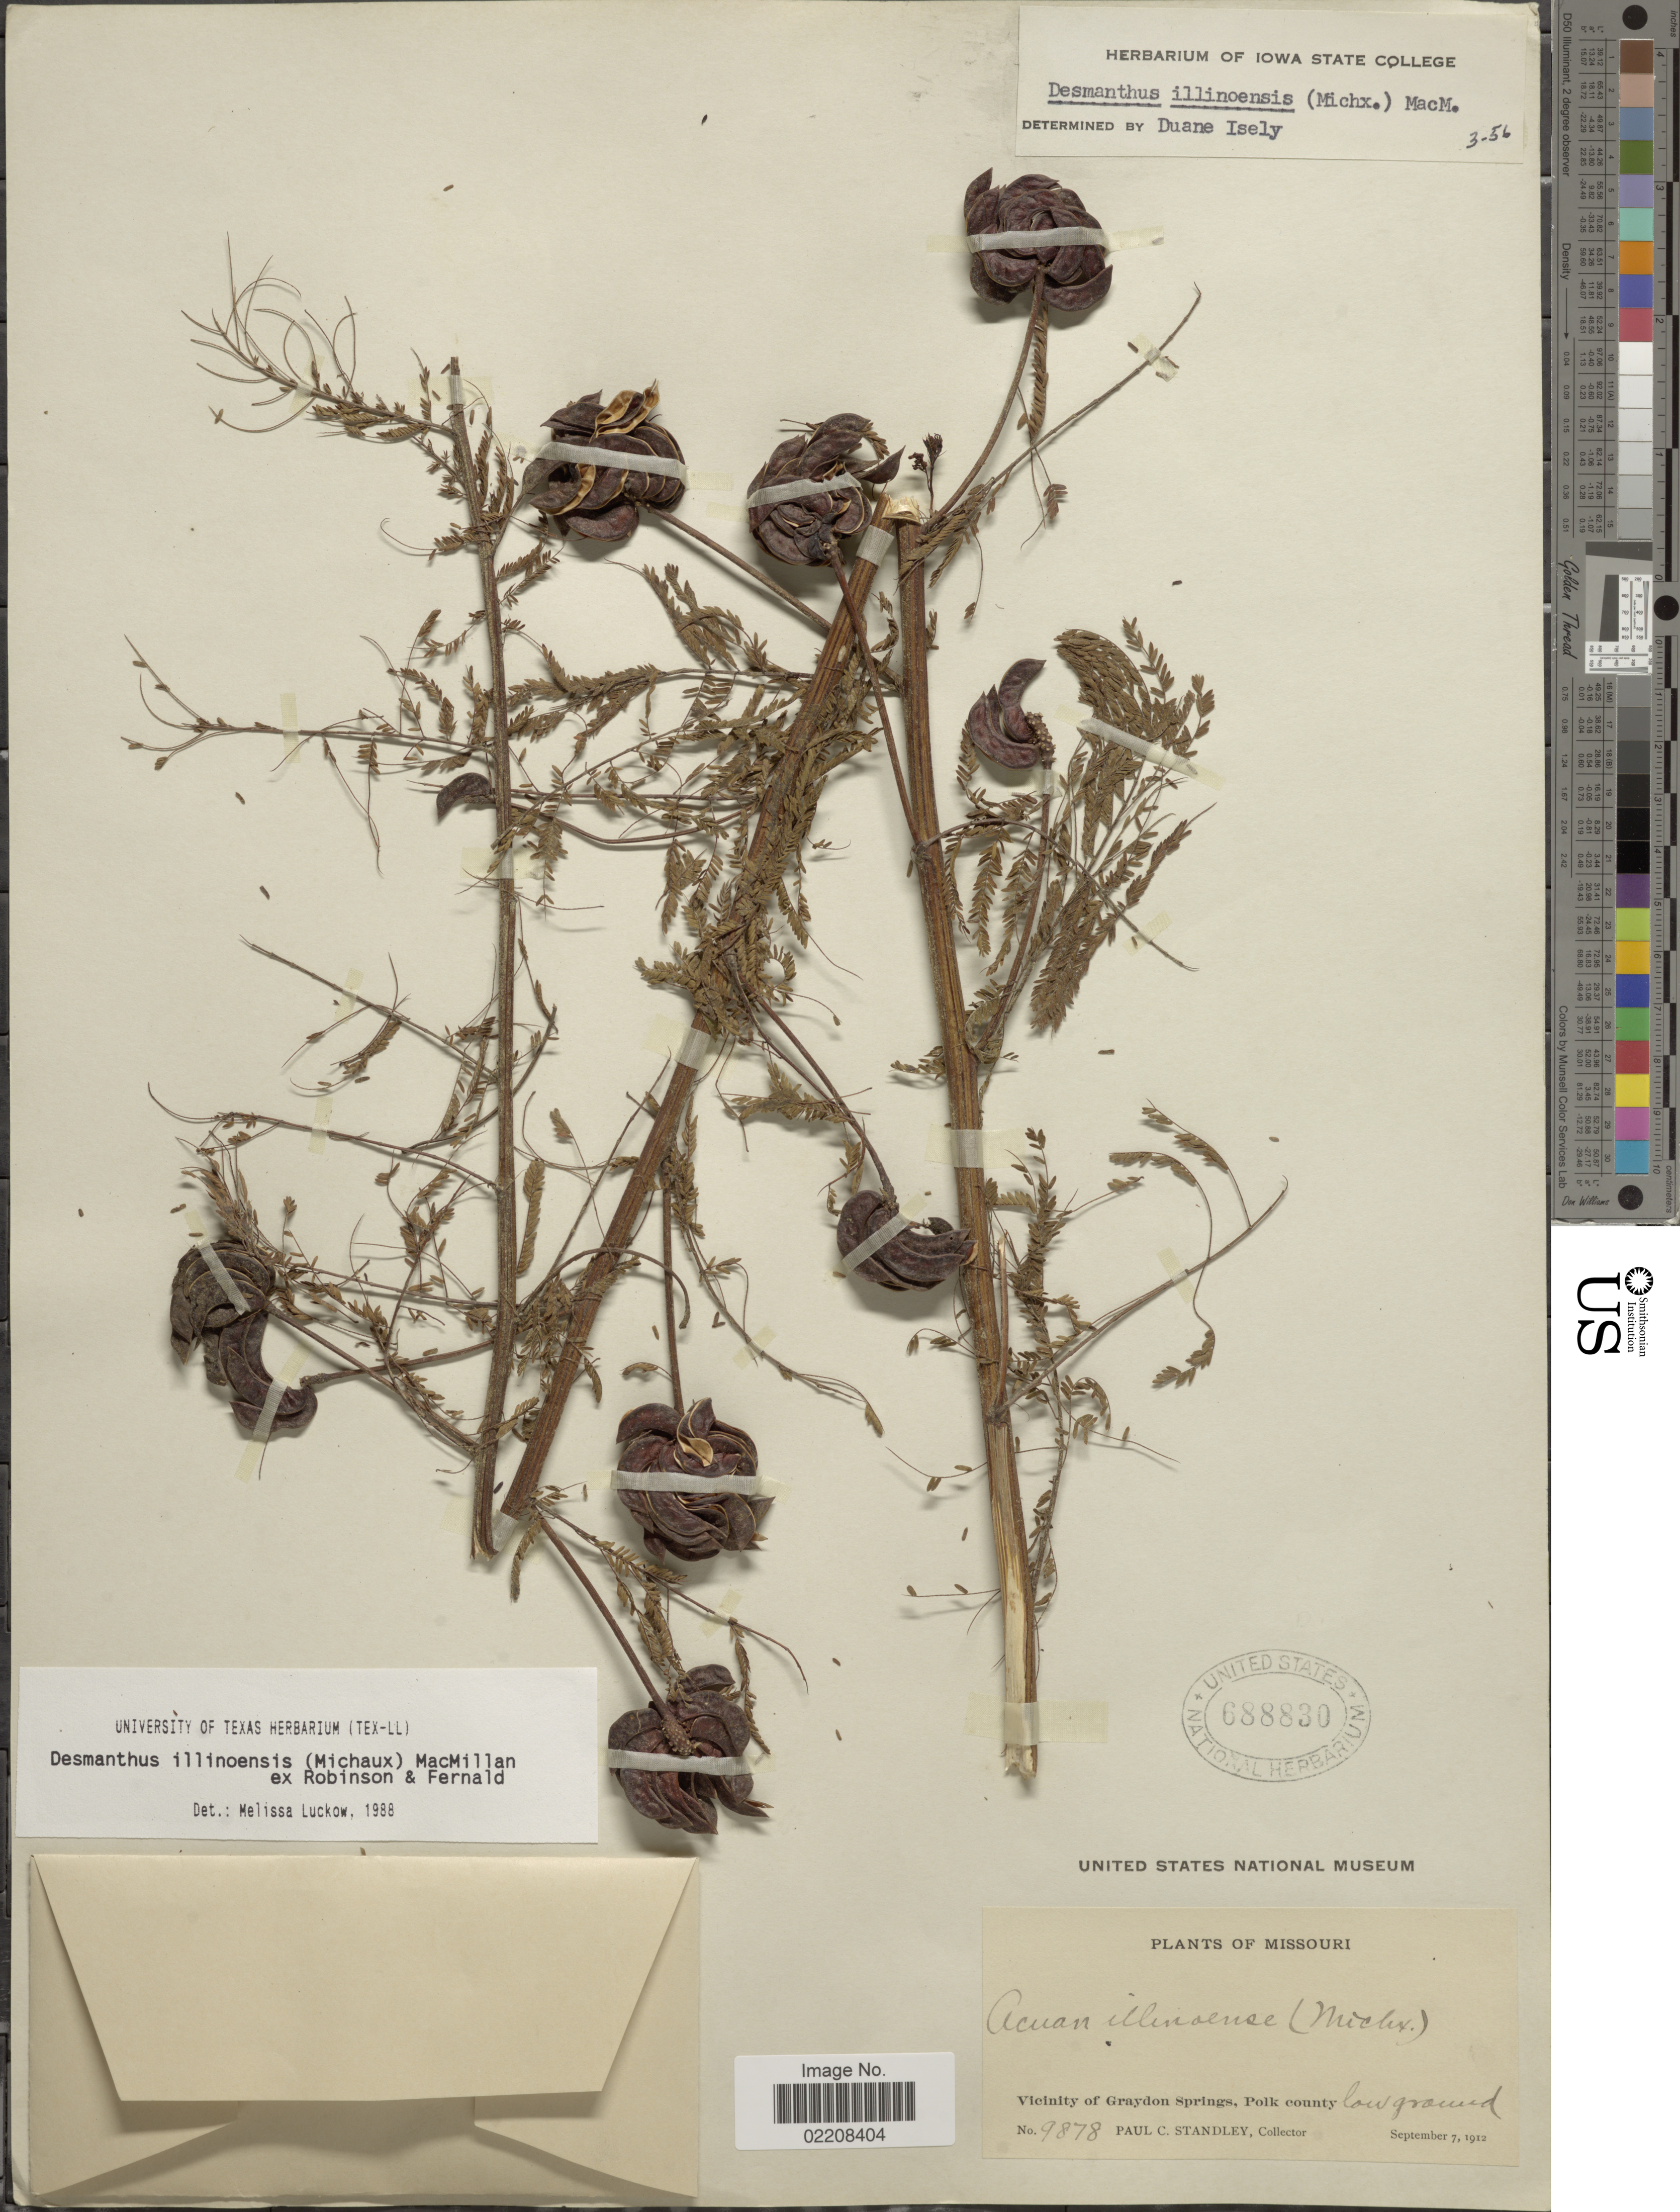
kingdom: Plantae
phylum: Tracheophyta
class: Magnoliopsida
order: Fabales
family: Fabaceae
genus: Desmanthus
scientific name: Desmanthus illinoensis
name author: (Michx.) MacMill.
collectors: P. C. Standley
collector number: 9878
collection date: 1912-09-07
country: United States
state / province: Missouri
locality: Vicinity of Graydon Springs, Polk county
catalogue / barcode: US 688830